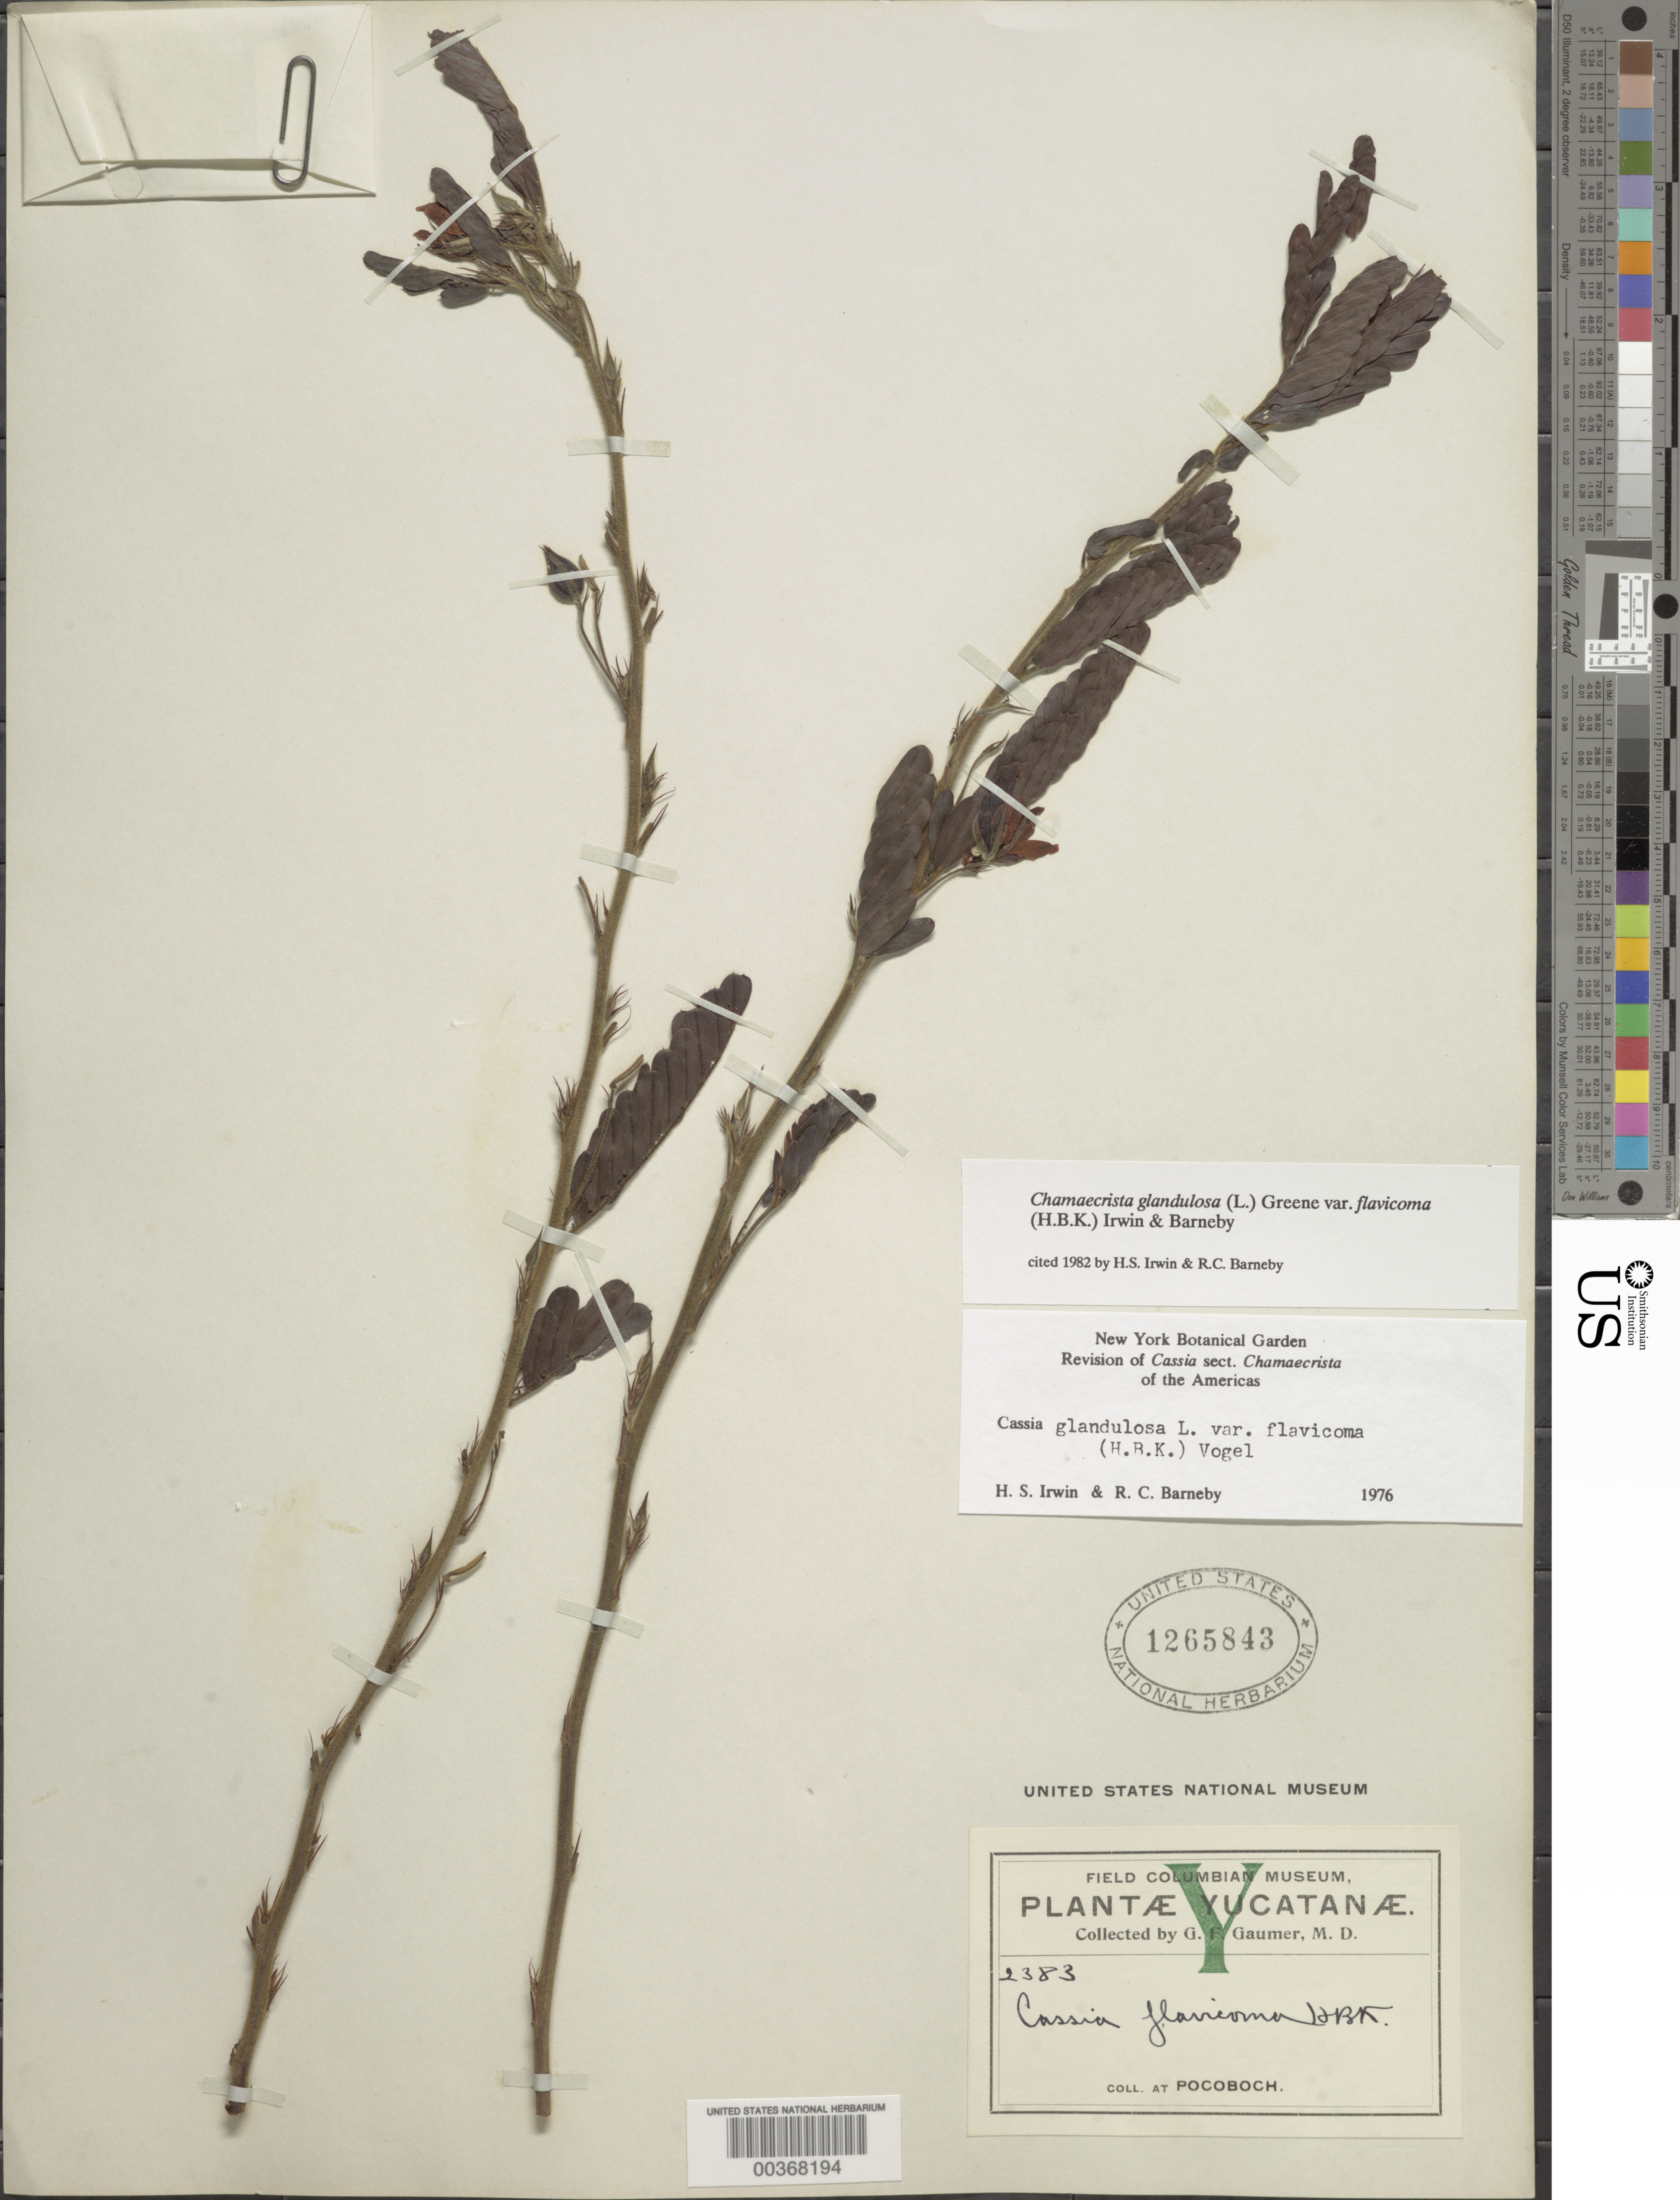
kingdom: Plantae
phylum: Tracheophyta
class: Magnoliopsida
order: Fabales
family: Fabaceae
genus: Chamaecrista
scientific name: Chamaecrista glandulosa var. flavicoma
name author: (Kunth) H.S. Irwin & Barneby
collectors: G. F. Gaumer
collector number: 2383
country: Mexico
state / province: Yucatán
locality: Pocoboch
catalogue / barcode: US 1265843